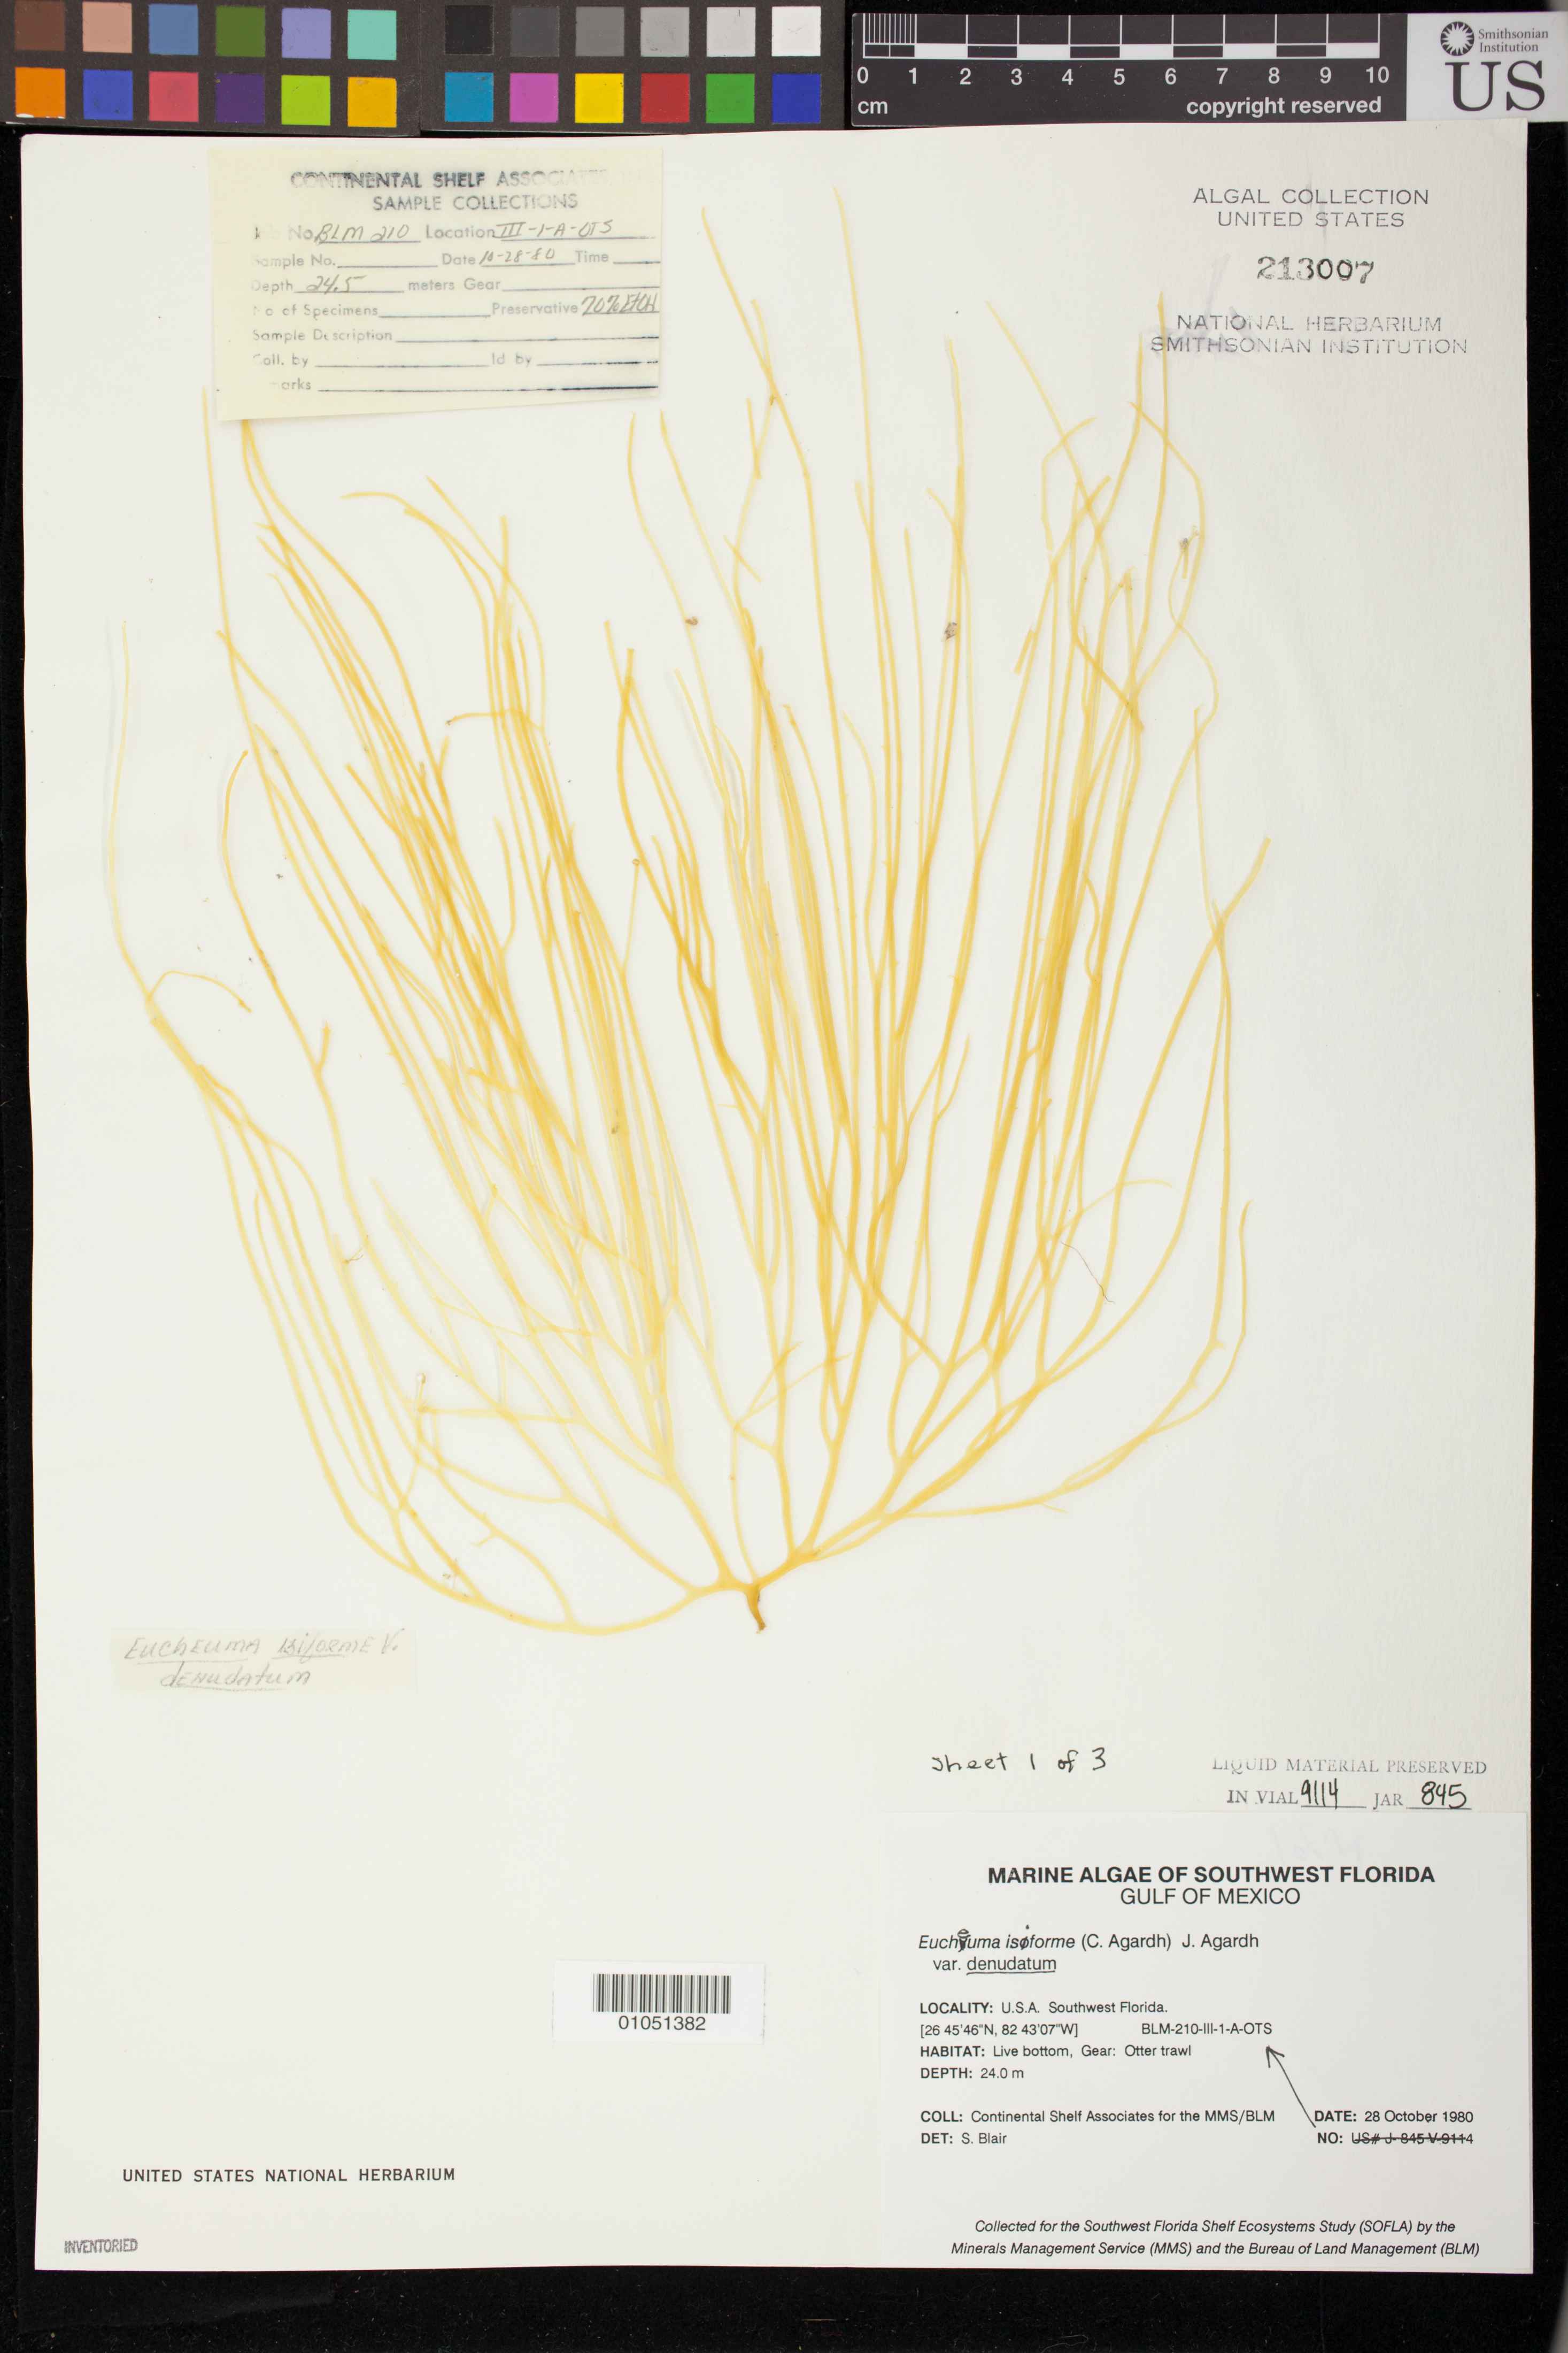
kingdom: Plantae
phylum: Rhodophyta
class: Florideophyceae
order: Gigartinales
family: Solieriaceae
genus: Eucheumatopsis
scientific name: Eucheumatopsis isiformis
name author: (C. Agardh) M.L. Núñez-Resendiz et al.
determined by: Algae name updating Project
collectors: Continental Shelf Associates Inc.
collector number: BLM-210-III-1-A-OTS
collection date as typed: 28 Oct 1980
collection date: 1980-10-28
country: United States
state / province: Florida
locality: Gulf of Mexico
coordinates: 26 45'46"N, 82 43'07"W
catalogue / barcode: US 213007